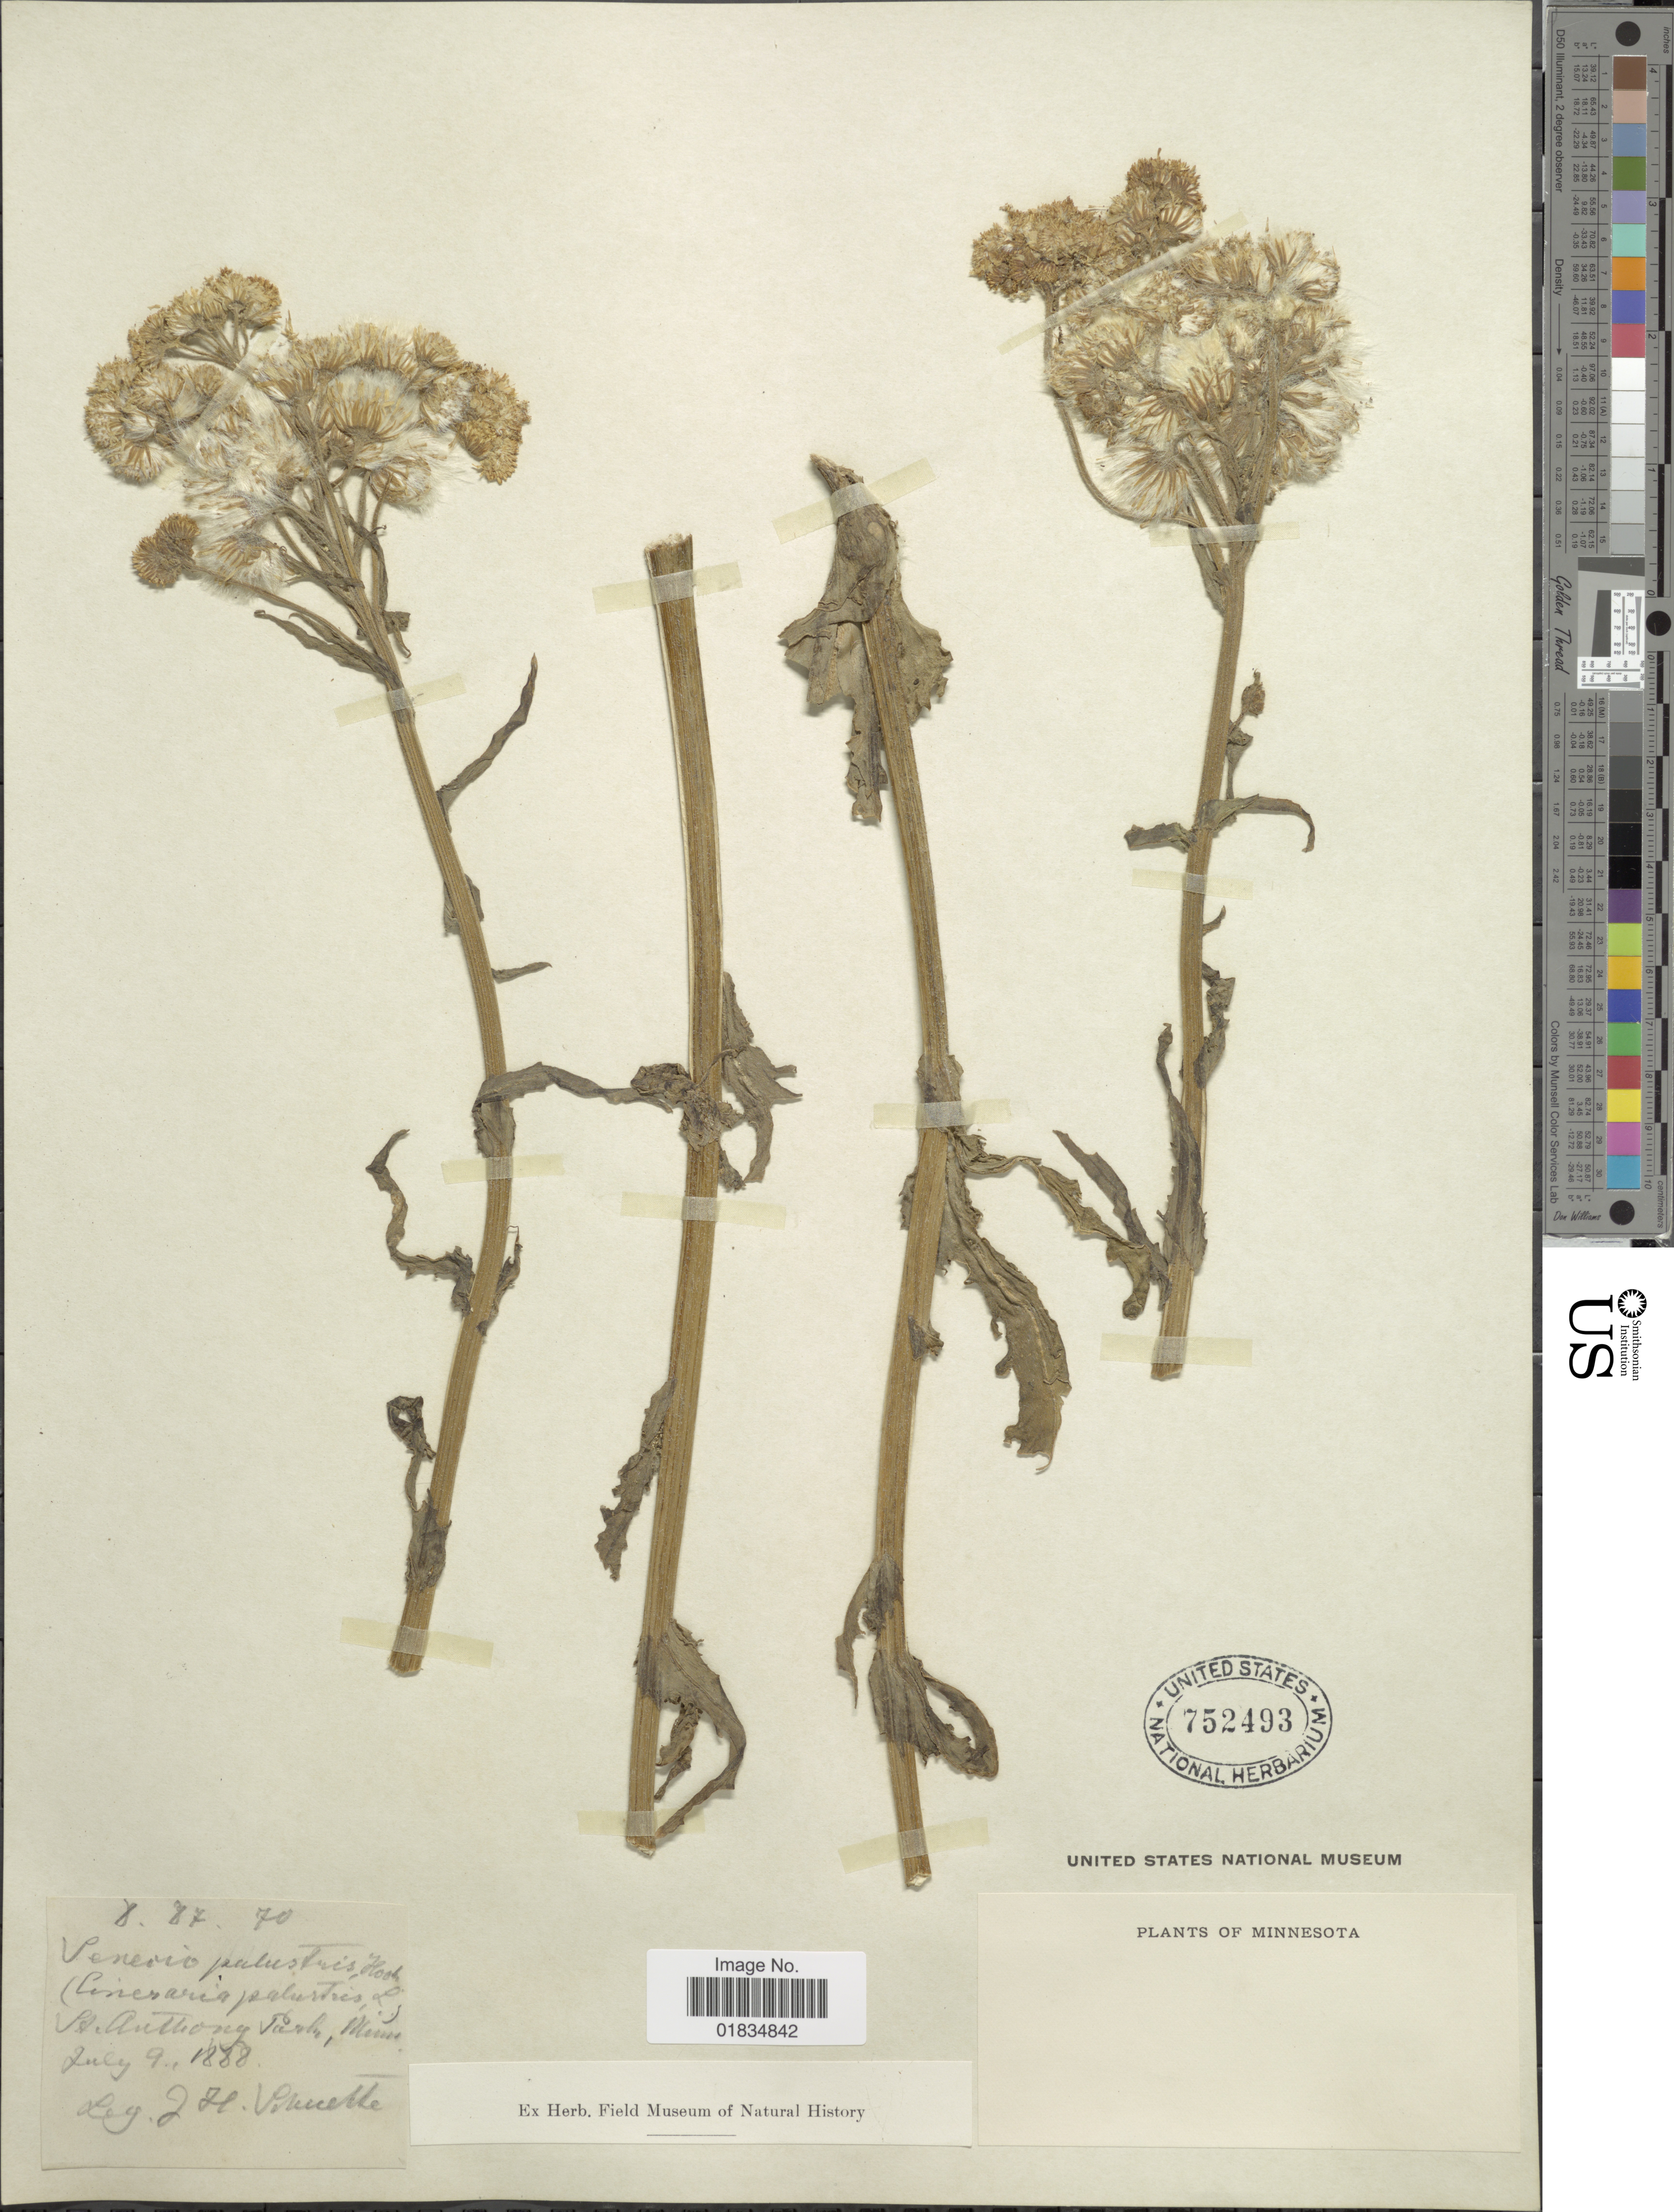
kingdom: Plantae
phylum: Tracheophyta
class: Magnoliopsida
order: Asterales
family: Asteraceae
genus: Tephroseris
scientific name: Tephroseris palustris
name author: (L.) Rchb.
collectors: J. H. Schuette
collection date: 1888-07-09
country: United States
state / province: Minnesota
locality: St. Anthony Park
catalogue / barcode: US 752493